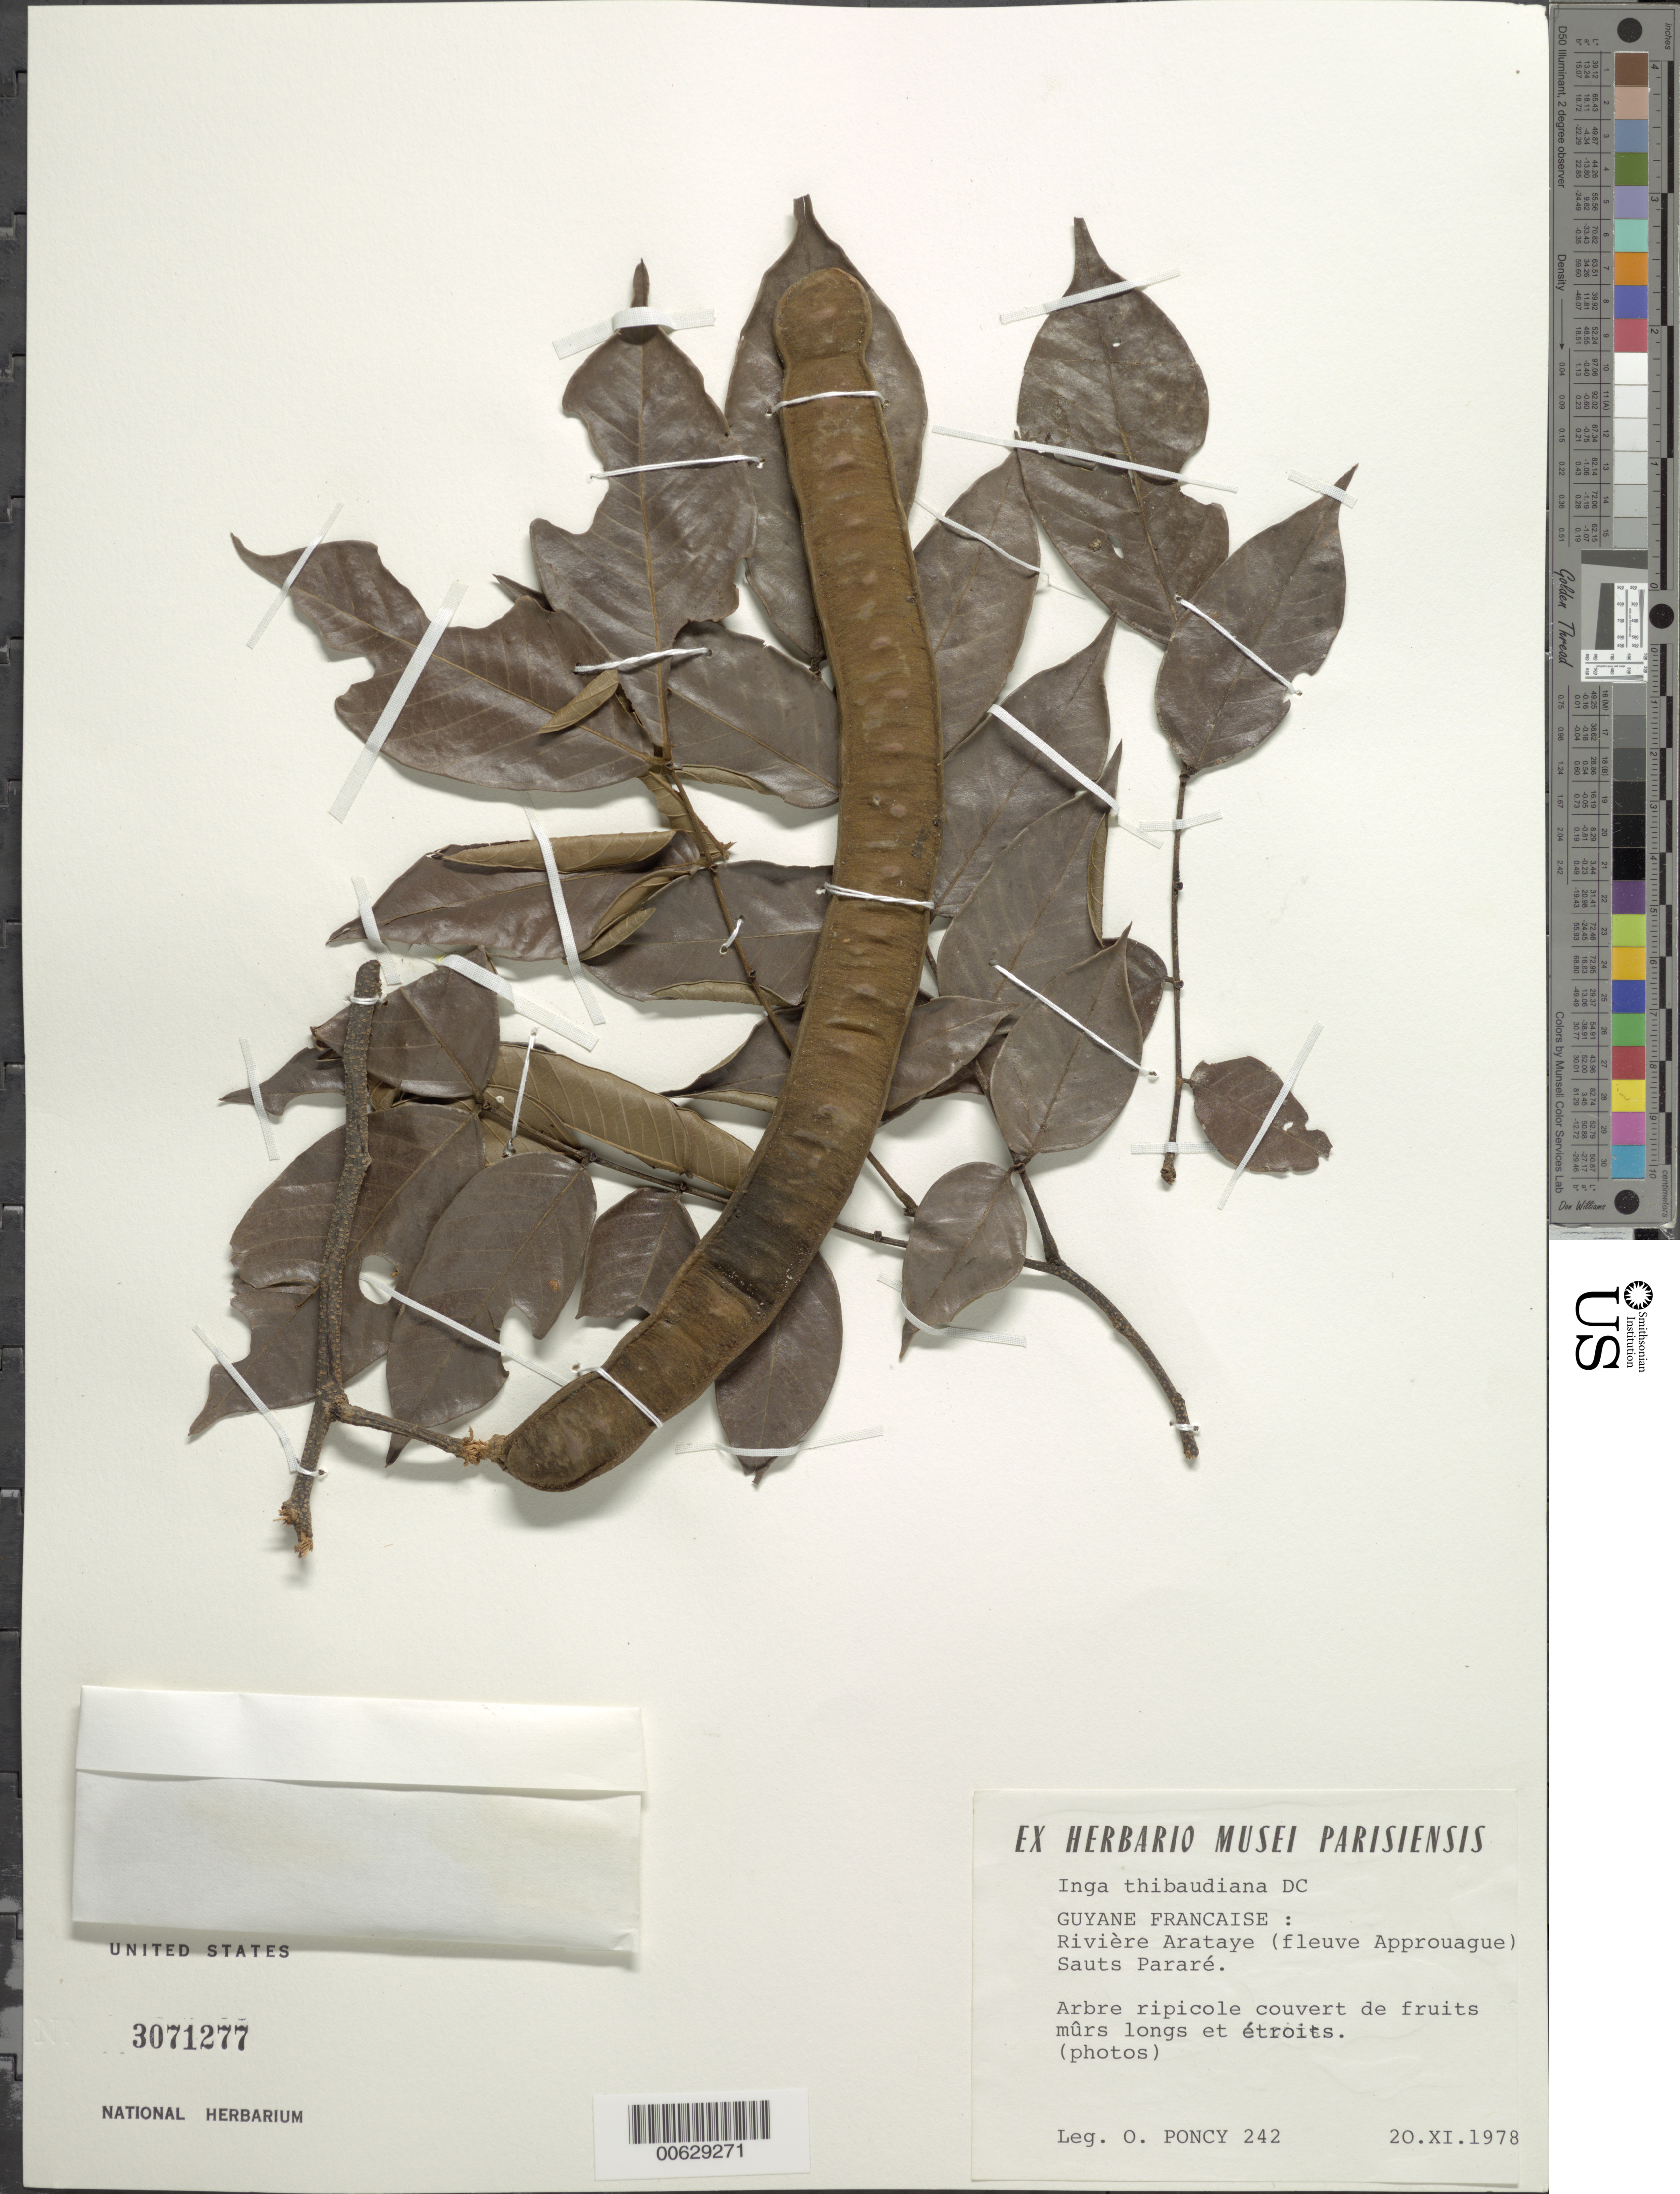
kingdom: Plantae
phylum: Tracheophyta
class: Magnoliopsida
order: Fabales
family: Fabaceae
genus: Inga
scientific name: Inga thibaudiana subsp. thibaudiana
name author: DC.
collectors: O. Poncy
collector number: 242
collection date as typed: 20-Nov-78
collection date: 1978-11-20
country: French Guiana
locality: Saut Pararé, Rivière Arataye, Fleuve Approuague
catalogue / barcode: US 3071277